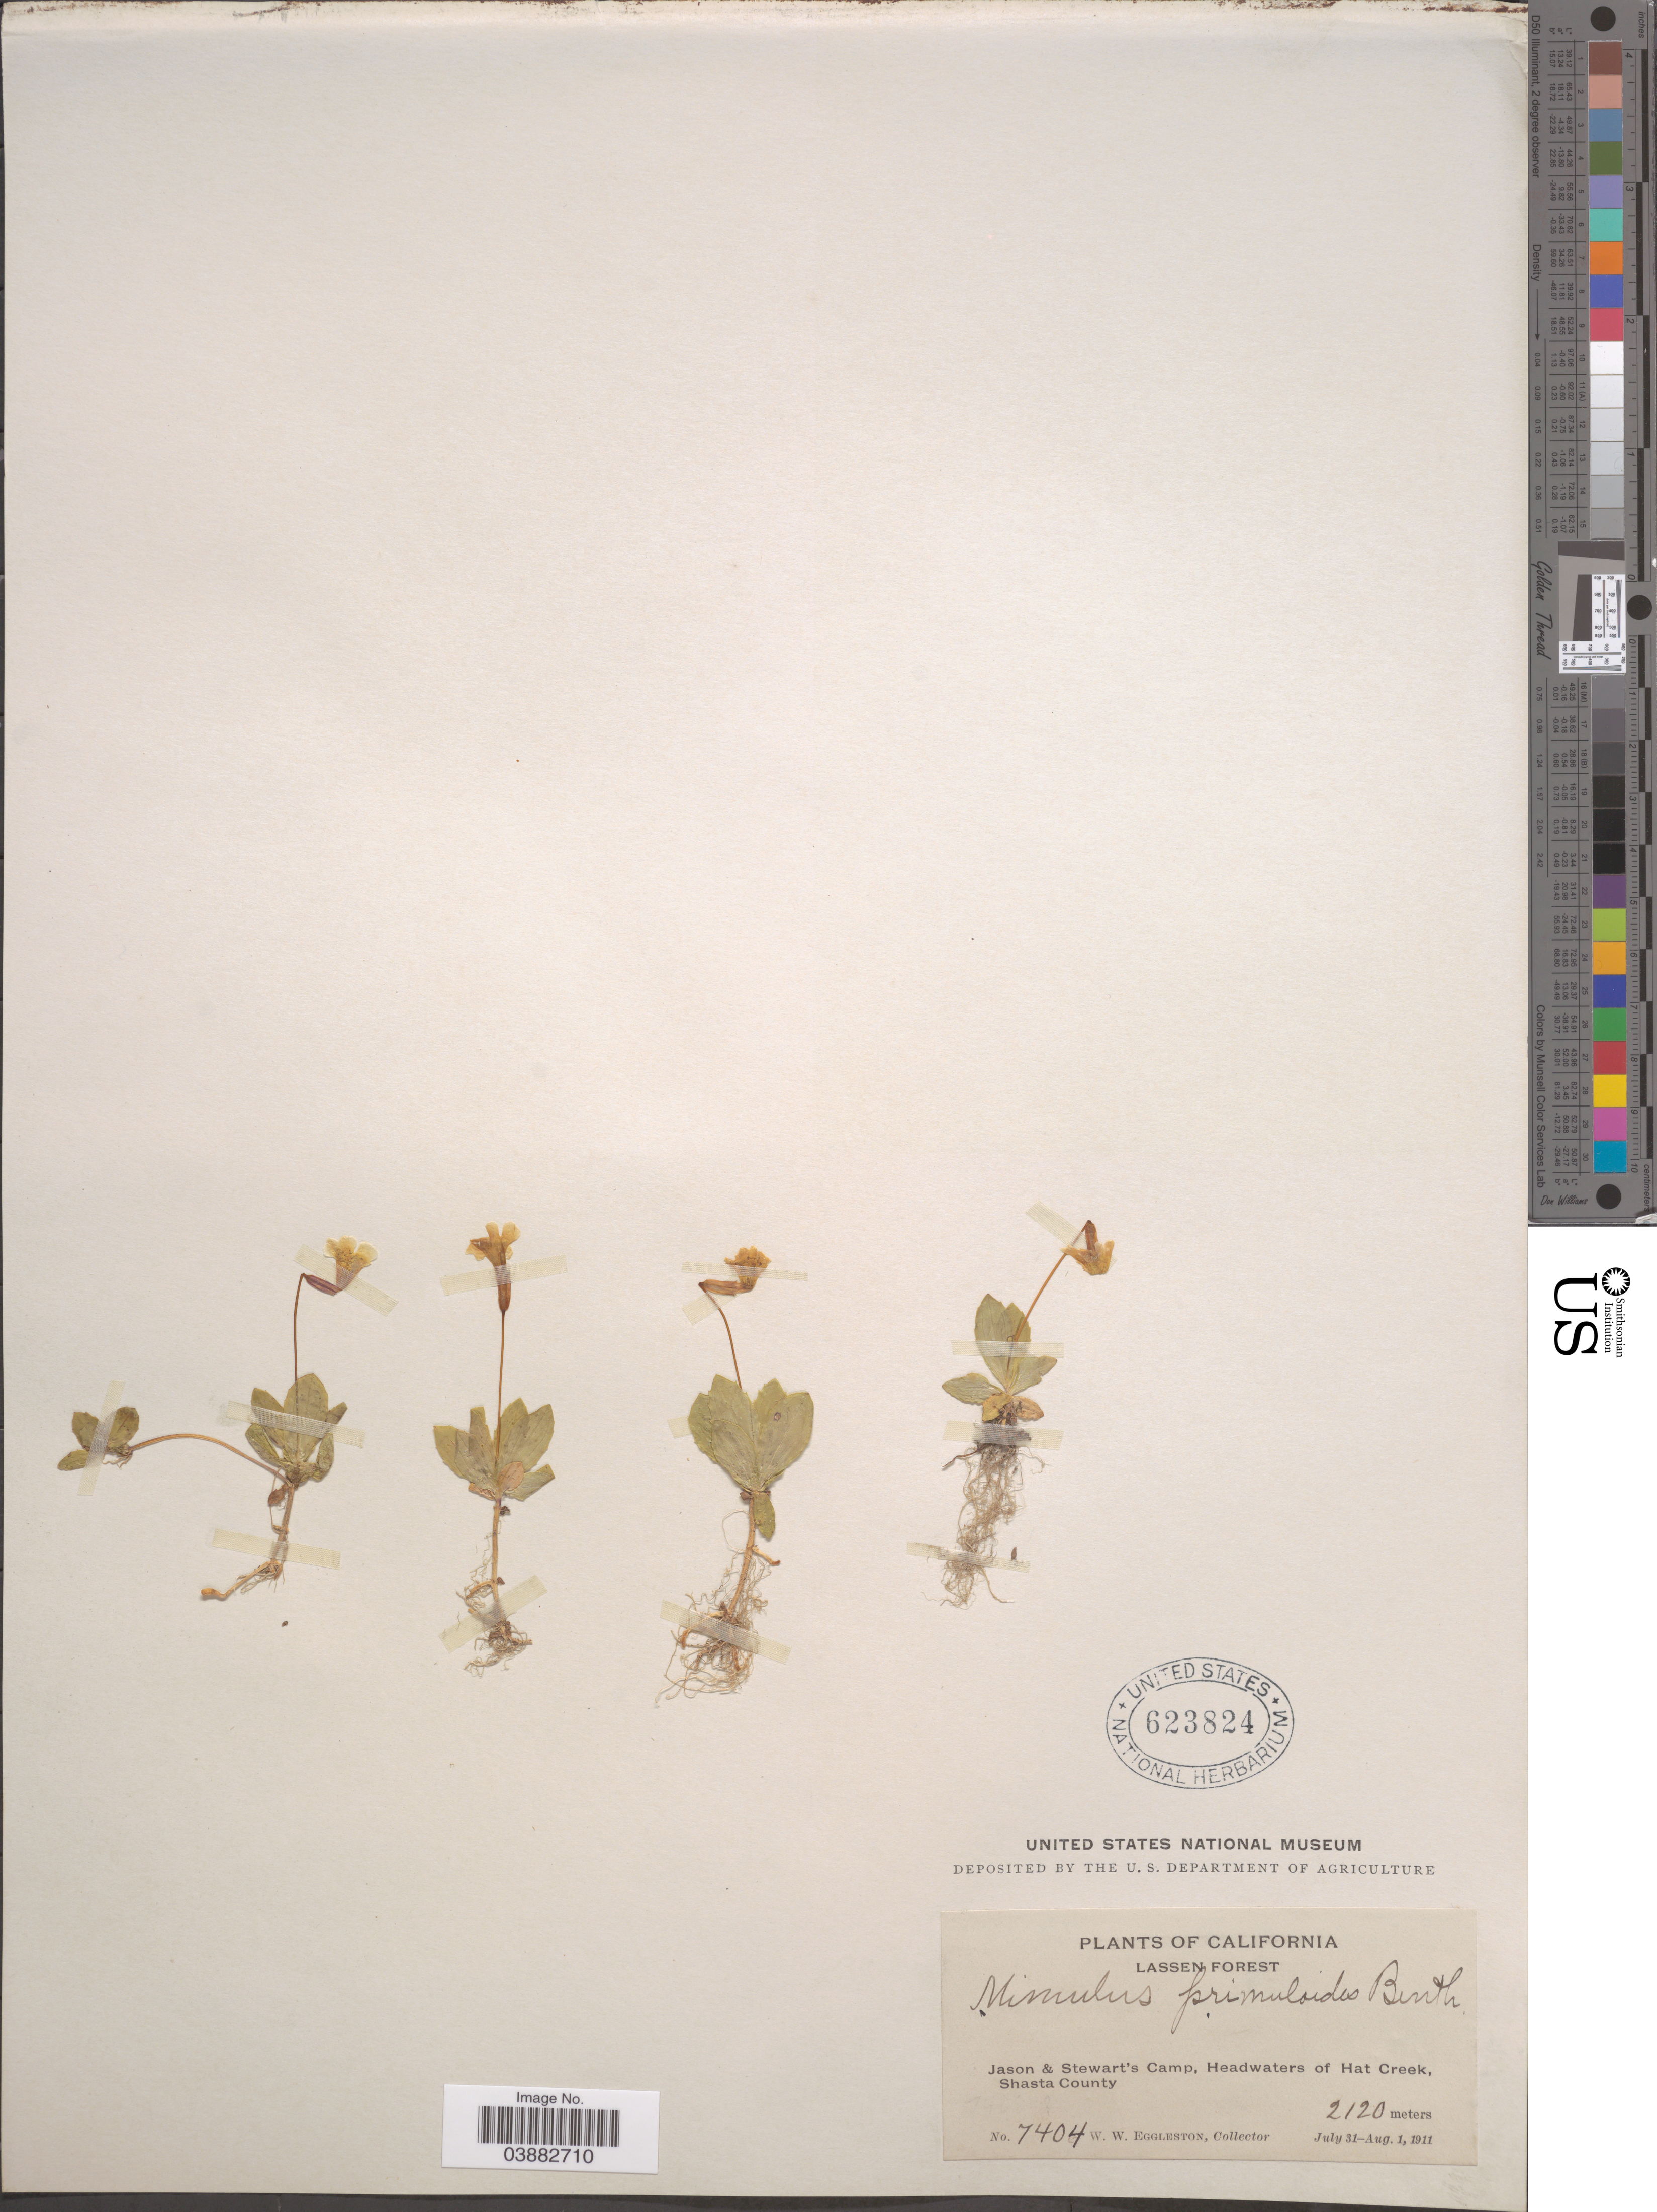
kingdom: Plantae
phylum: Tracheophyta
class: Magnoliopsida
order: Lamiales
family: Phrymaceae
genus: Mimulus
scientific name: Mimulus primuloides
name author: Benth.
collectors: W. W. Eggleston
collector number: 7404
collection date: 1911-07-31/1911-08-01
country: United States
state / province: California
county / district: Shasta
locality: Lassen Forest. Jason & Stewart's Camp, Headwaters of Hat Creek, Shasta County.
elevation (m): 2120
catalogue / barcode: US 623824